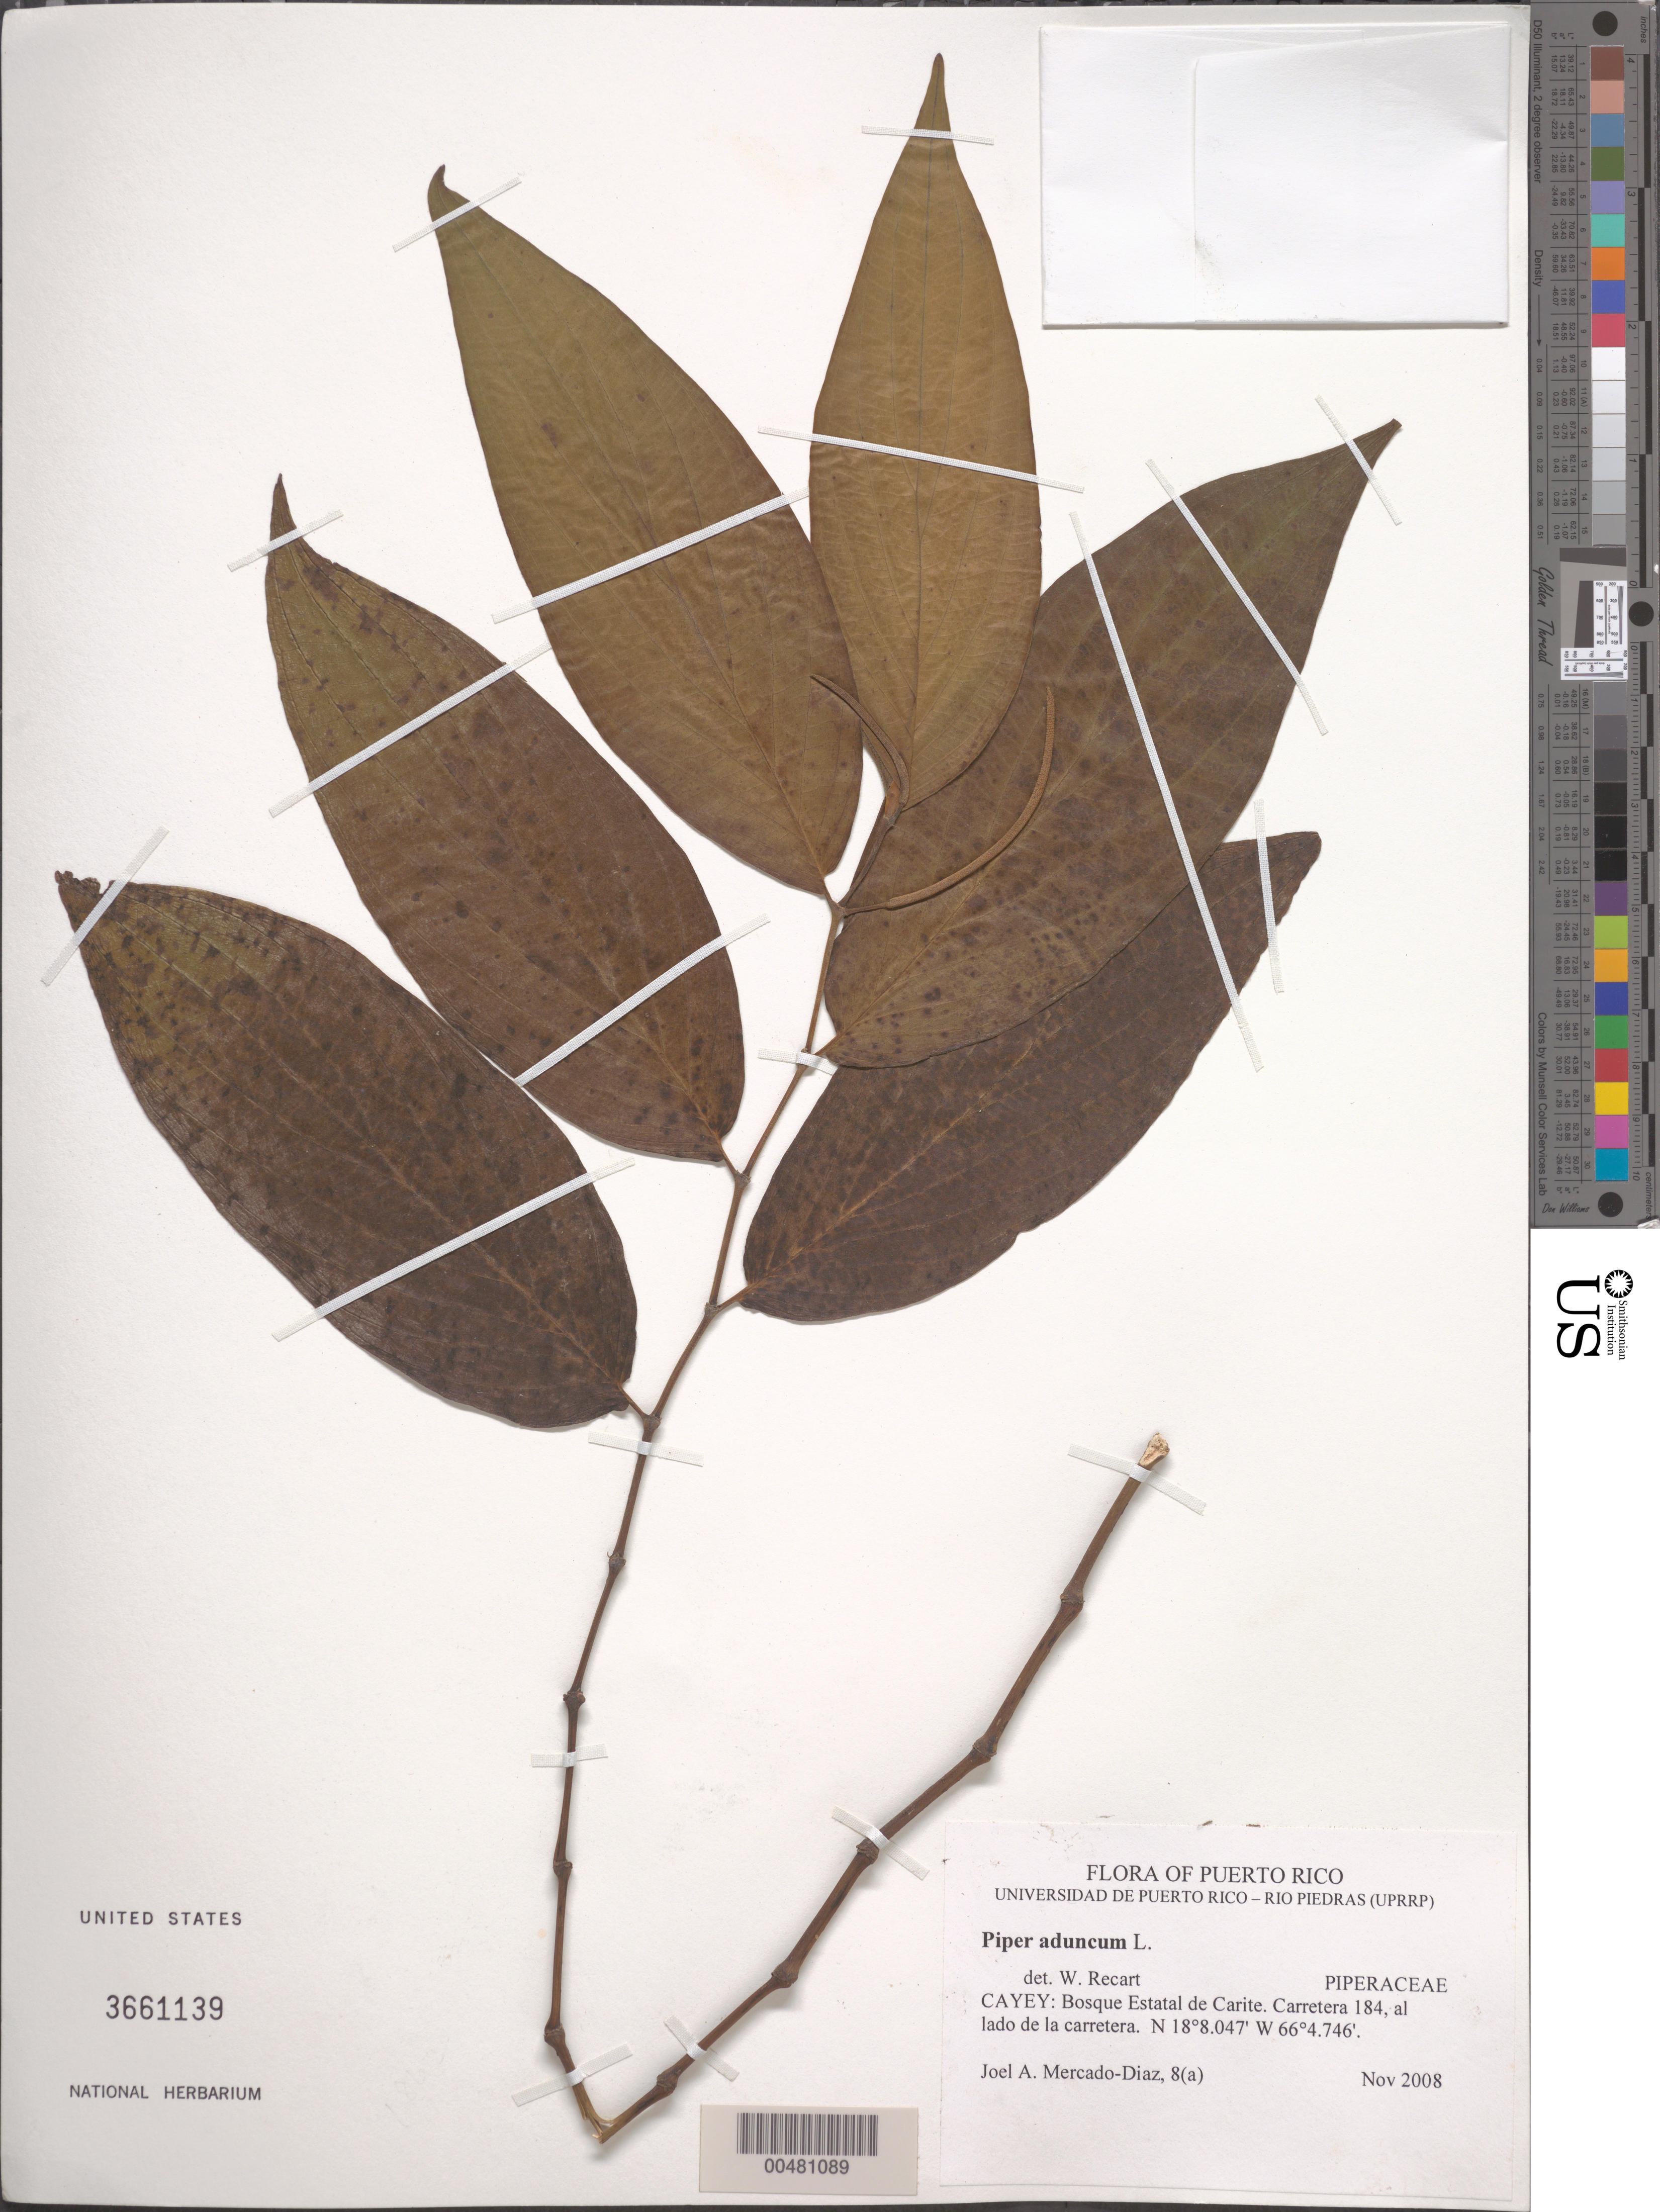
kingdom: Plantae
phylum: Tracheophyta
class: Magnoliopsida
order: Piperales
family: Piperaceae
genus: Piper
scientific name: Piper aduncum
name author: L.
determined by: Recart, W.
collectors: J. Mercado-Diaz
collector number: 8(a)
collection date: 2008-11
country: Puerto Rico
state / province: Cayey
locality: Bosque Estatal de Carite, al lado de la carretera.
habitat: Al lado de la carretera.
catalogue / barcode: US 3661139